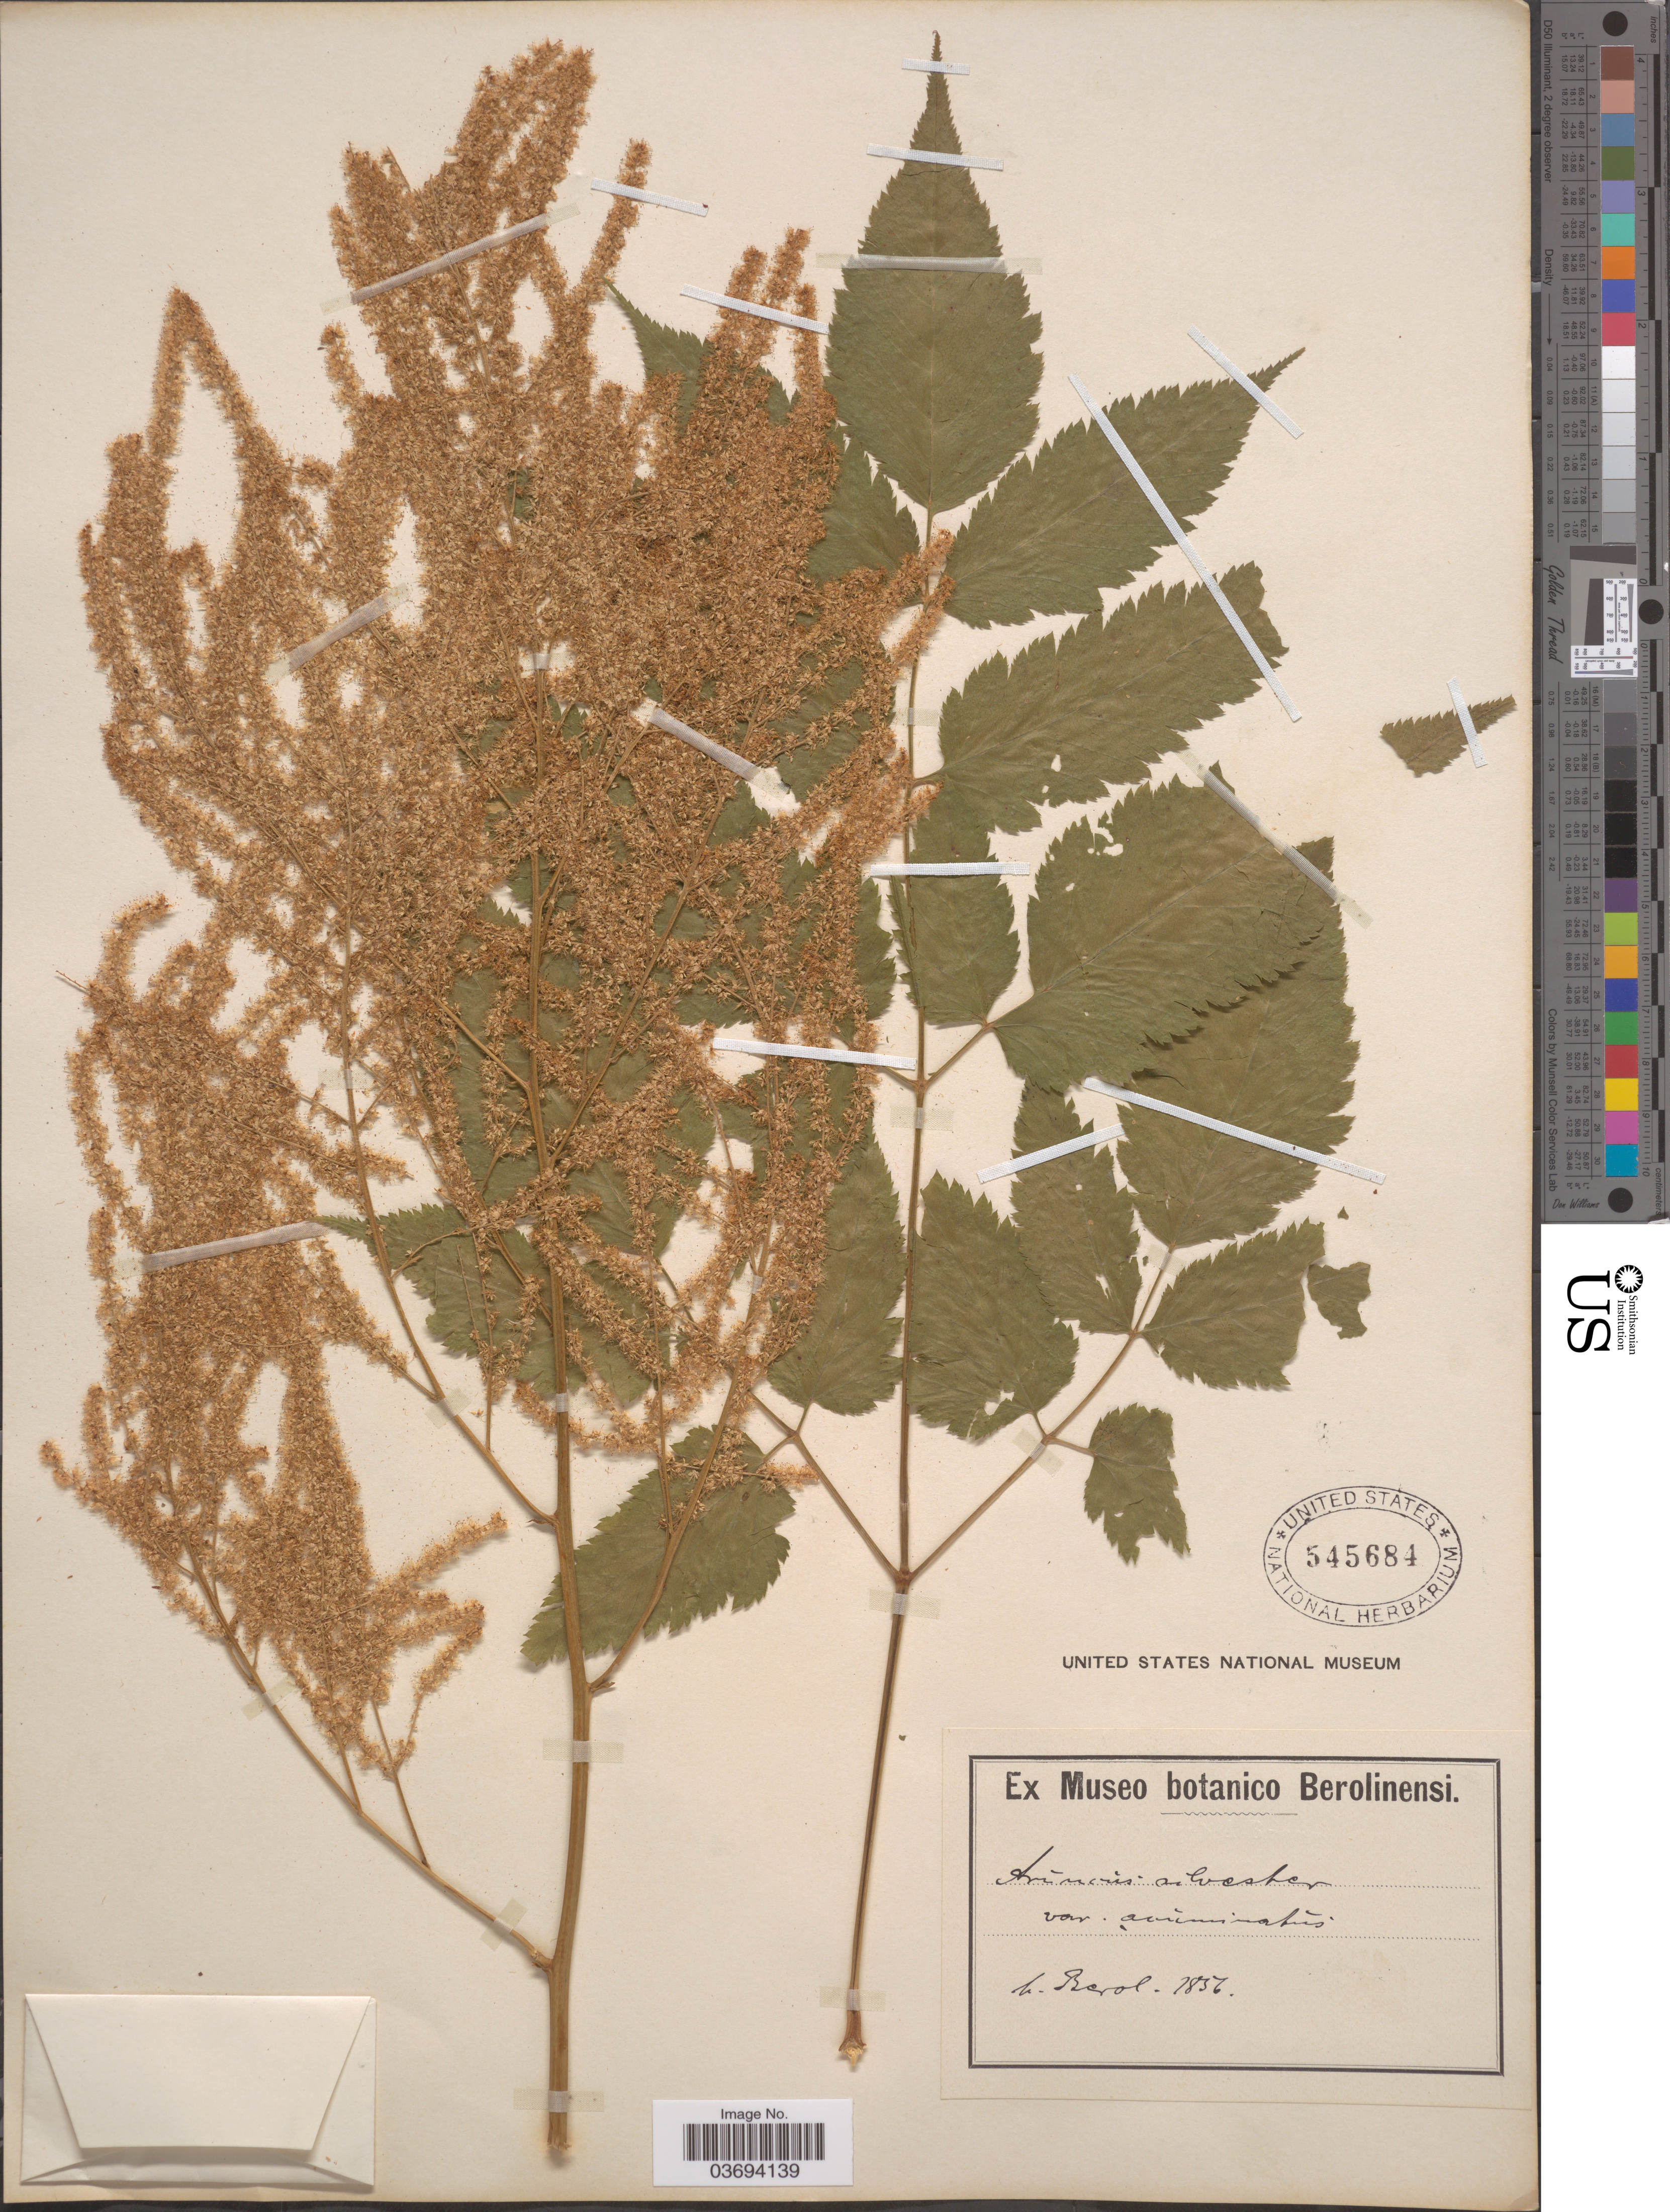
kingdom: Plantae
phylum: Tracheophyta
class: Magnoliopsida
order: Rosales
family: Rosaceae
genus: Aruncus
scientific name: Aruncus sylvester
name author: Kostel. ex Maxim.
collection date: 1856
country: Germany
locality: H. Berol.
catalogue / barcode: US 545684